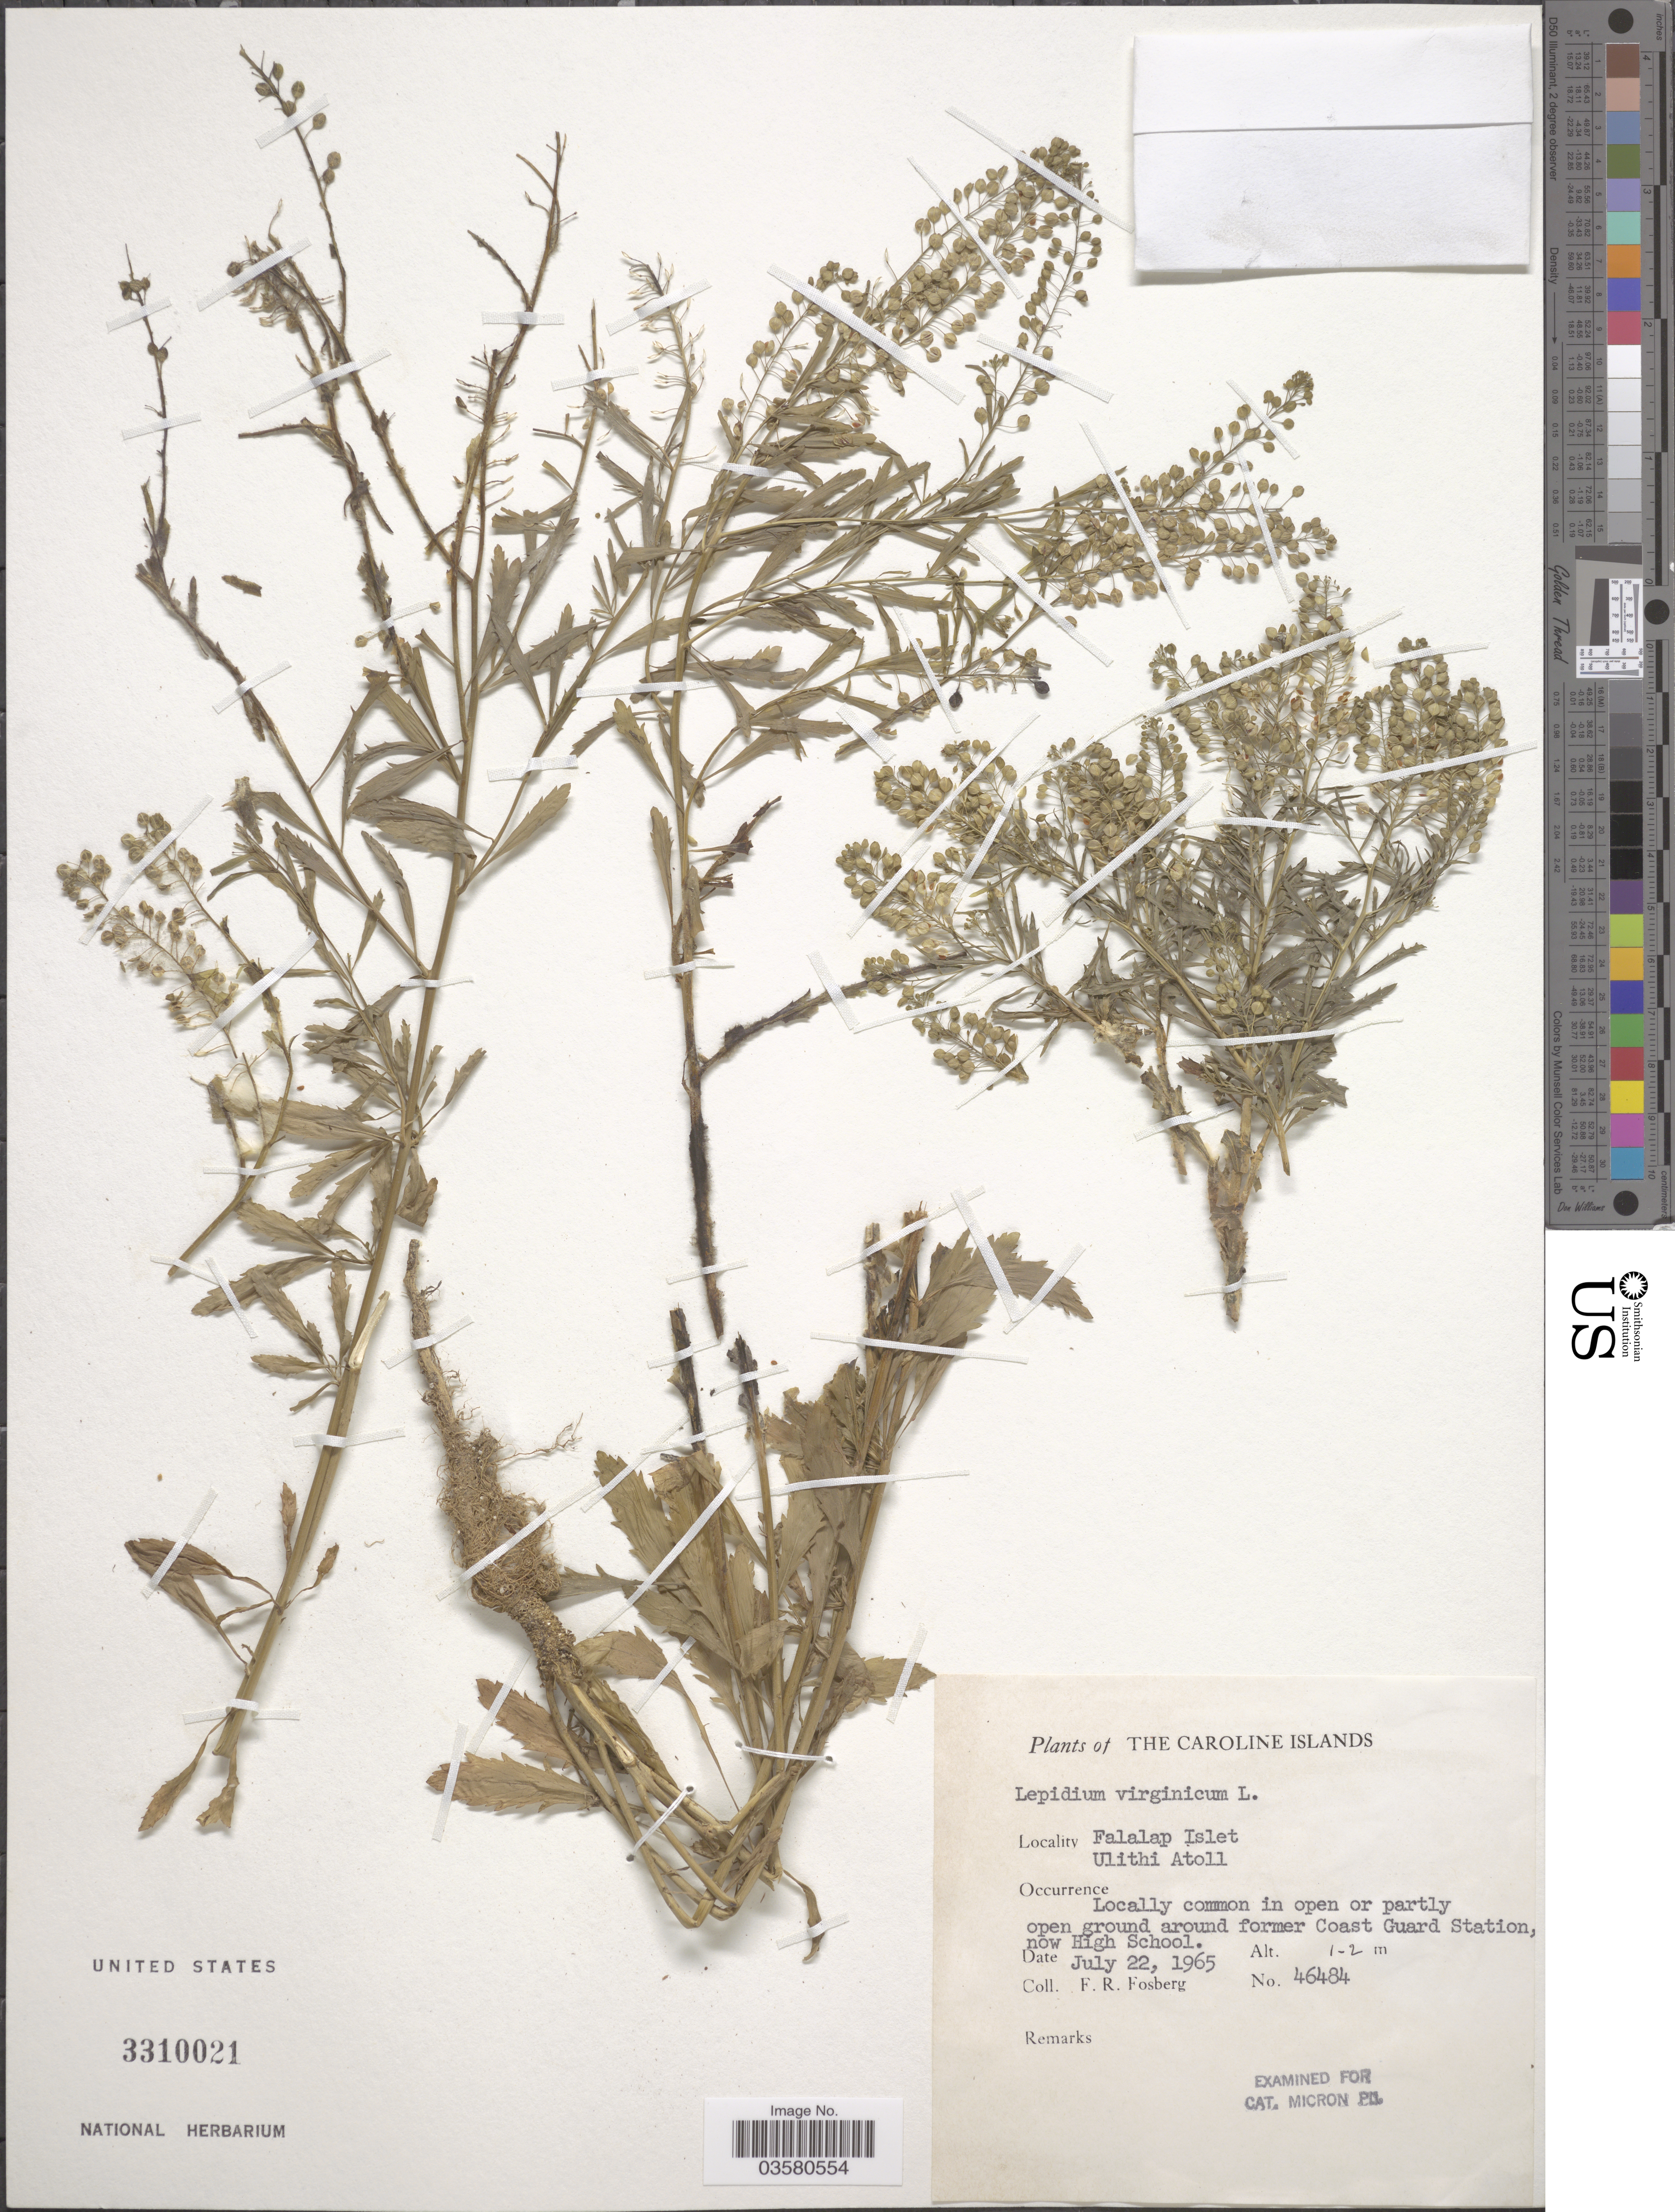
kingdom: Plantae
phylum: Tracheophyta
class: Magnoliopsida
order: Brassicales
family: Brassicaceae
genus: Lepidium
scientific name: Lepidium virginicum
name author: L.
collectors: F. R. Fosberg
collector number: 46484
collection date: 1965-07-22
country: Micronesia, Federated States of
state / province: Yap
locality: The Caroline Islands. Falalap Islet, Ulithi Atoll. Around former Coast Guard Station, now High School.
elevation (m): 1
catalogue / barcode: US 3310021